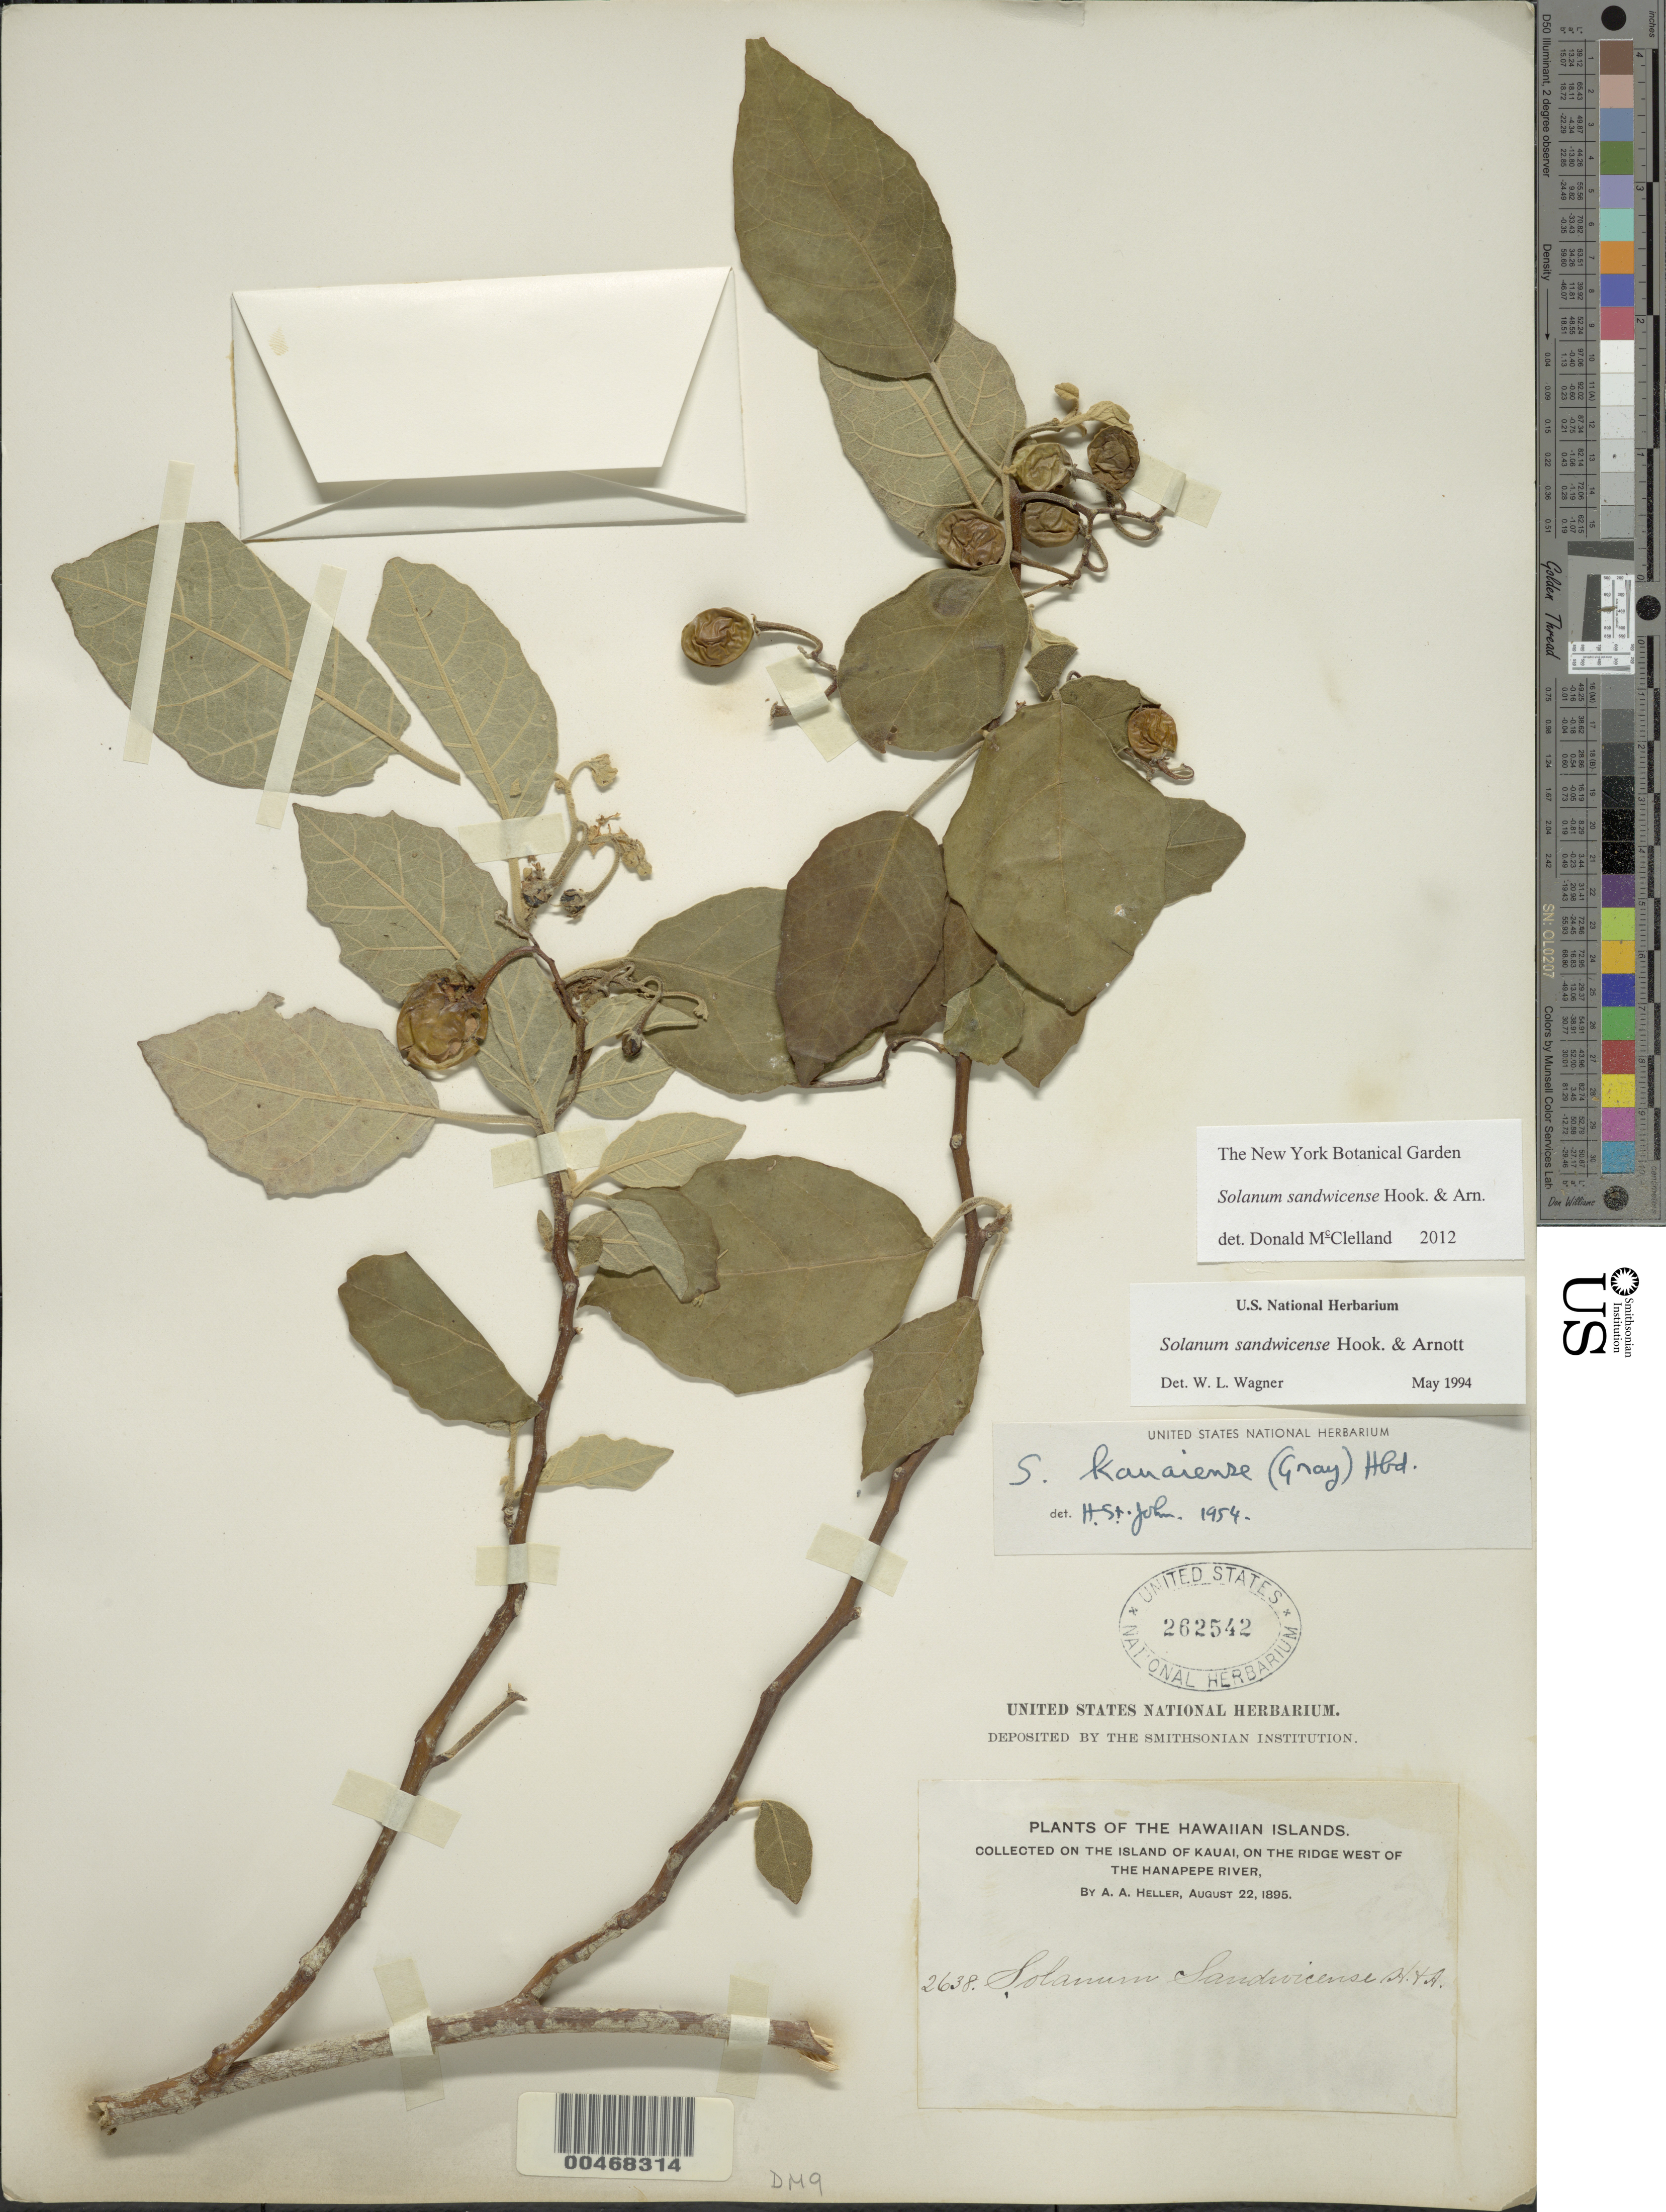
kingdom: Plantae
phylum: Tracheophyta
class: Magnoliopsida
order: Solanales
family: Solanaceae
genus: Solanum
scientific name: Solanum sandwicense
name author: Hook. & Arn.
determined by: Wagner, W. L., (BOT), Smithsonian Institution - National Museum of Natural History (UNITED STATES)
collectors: A. A. Heller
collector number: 2638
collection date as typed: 22 Aug 1895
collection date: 1895-08-22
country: United States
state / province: Hawaii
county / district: Kauai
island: Kaua'i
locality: On the ridge W of the Hanapepe River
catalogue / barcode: US 262542